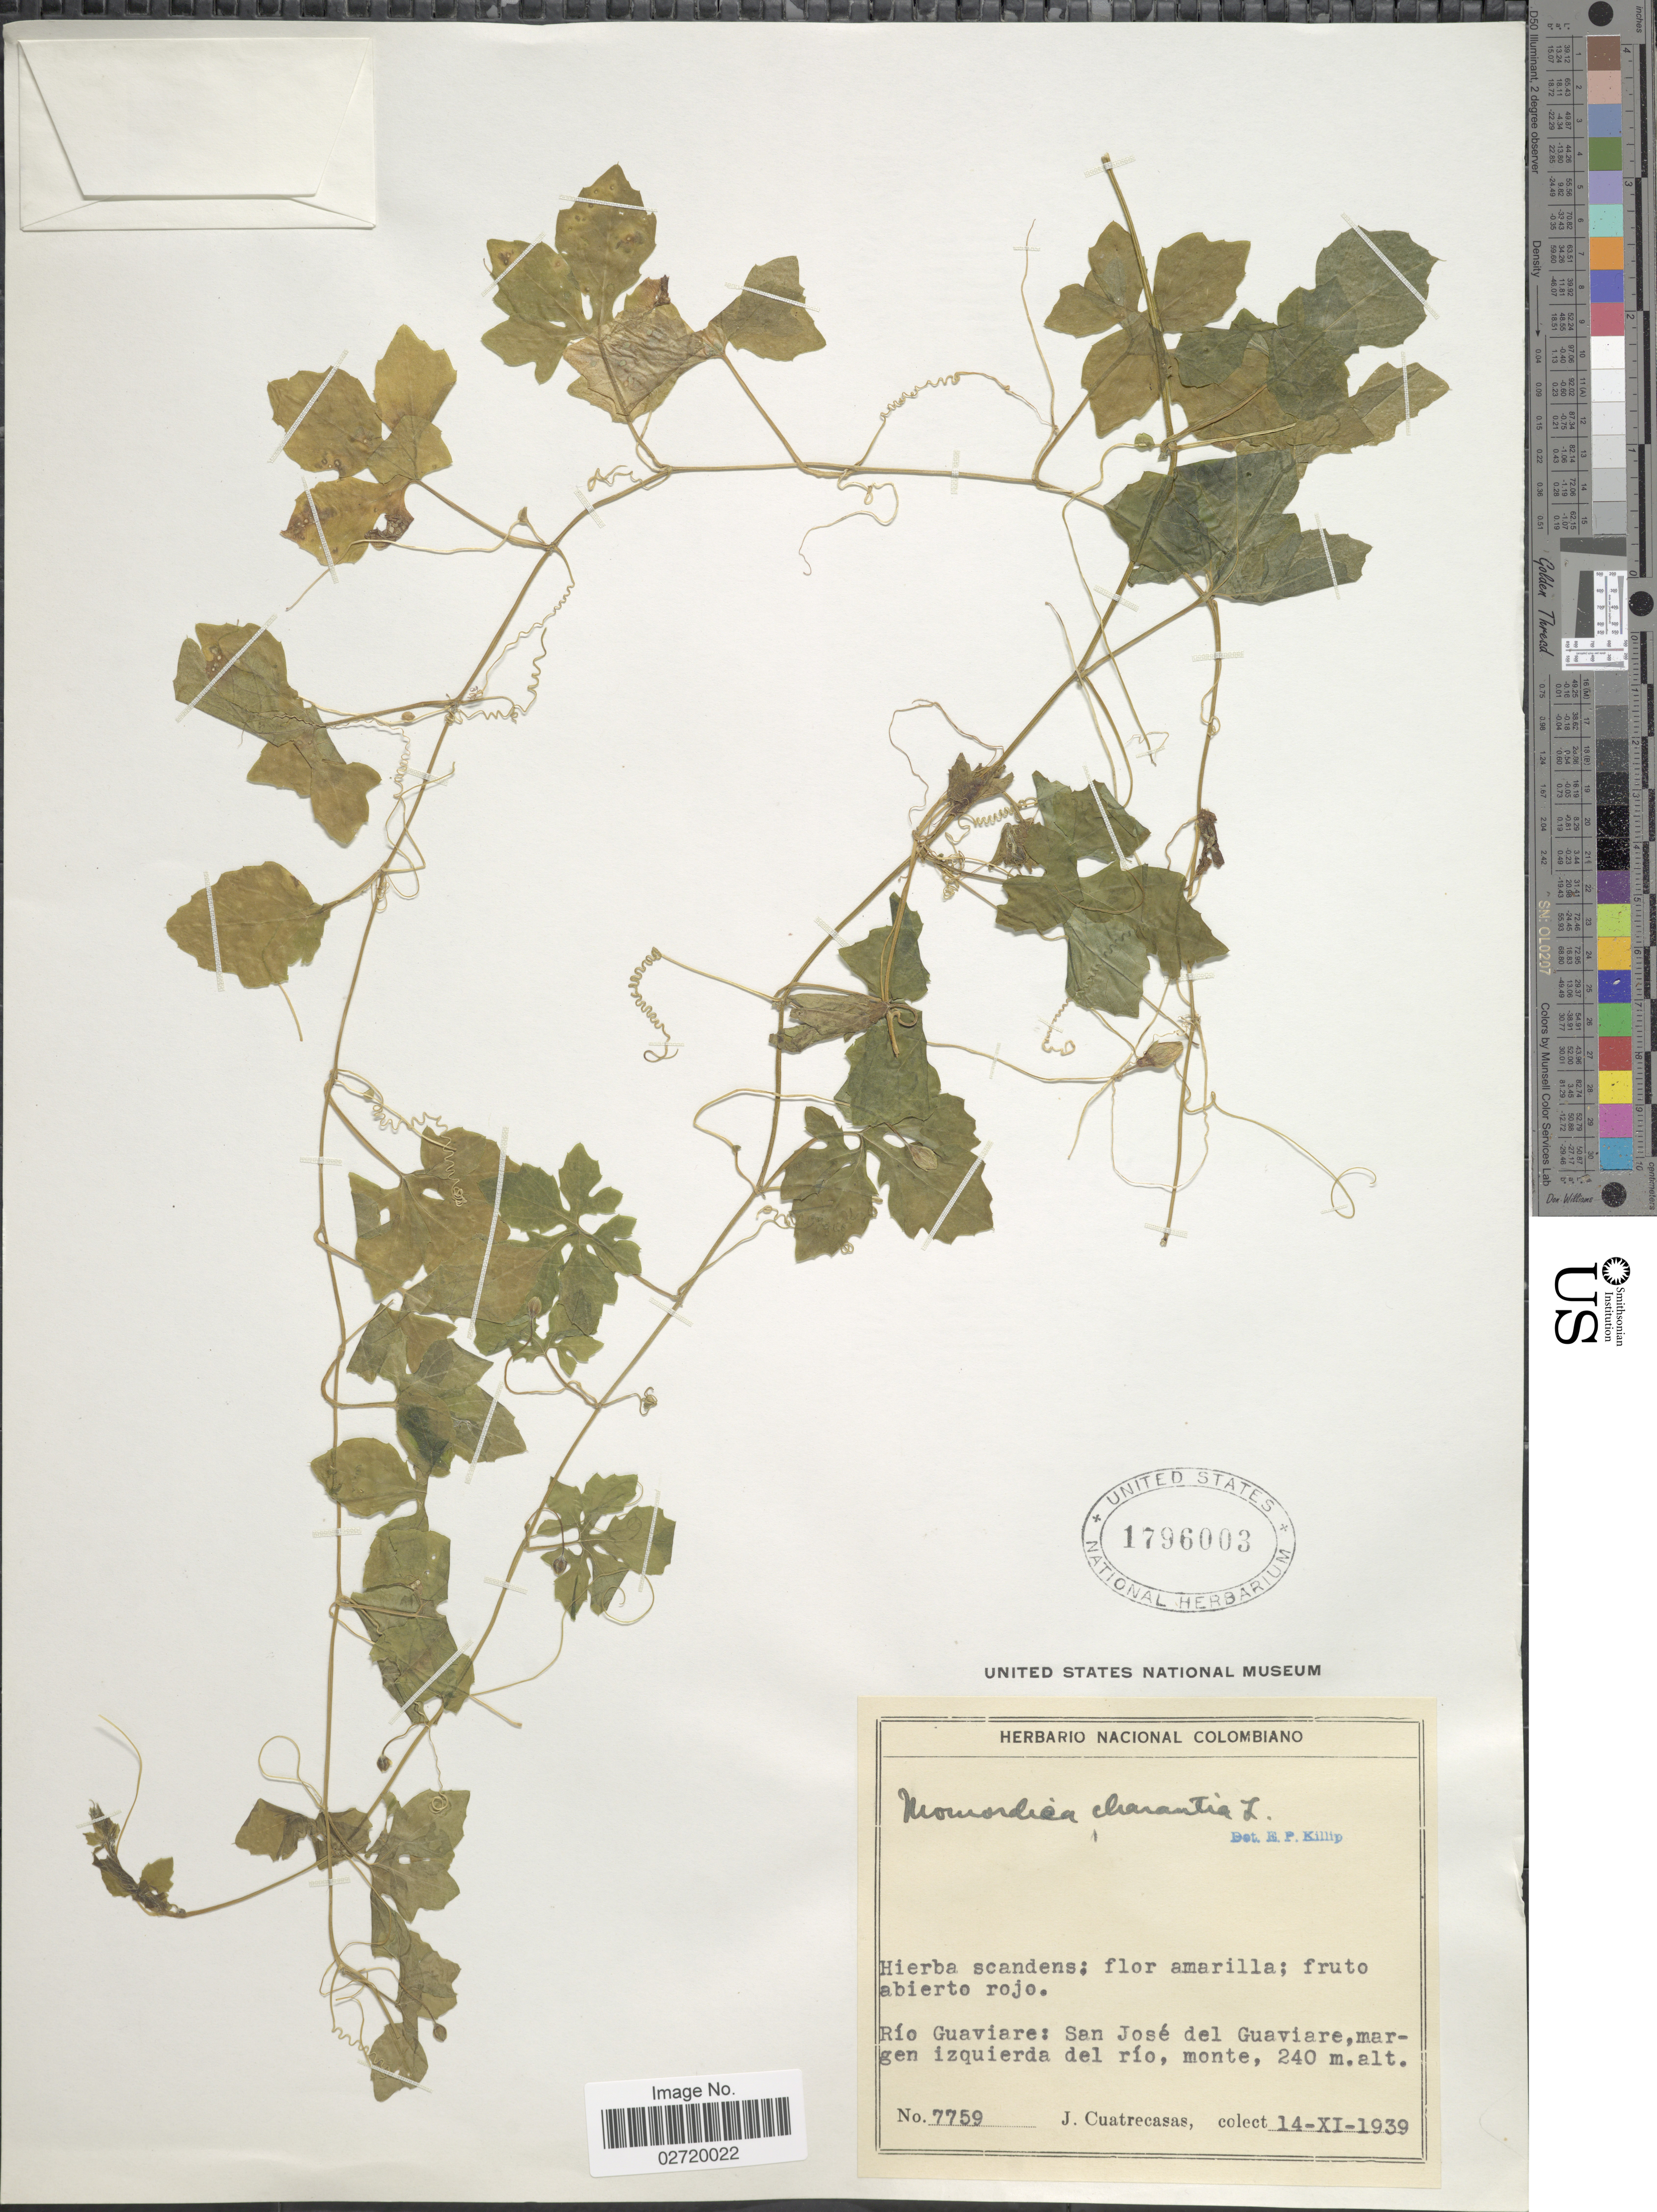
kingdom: Plantae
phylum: Tracheophyta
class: Magnoliopsida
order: Cucurbitales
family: Cucurbitaceae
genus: Momordica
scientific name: Momordica charantia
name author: L.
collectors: J. Cuatrecasas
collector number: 7759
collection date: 1939-11-14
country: Colombia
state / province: Guaviare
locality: Rio Guaviare, San Jose del Guaviare, margen ozquierda del rio, monte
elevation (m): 240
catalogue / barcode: US 1796003